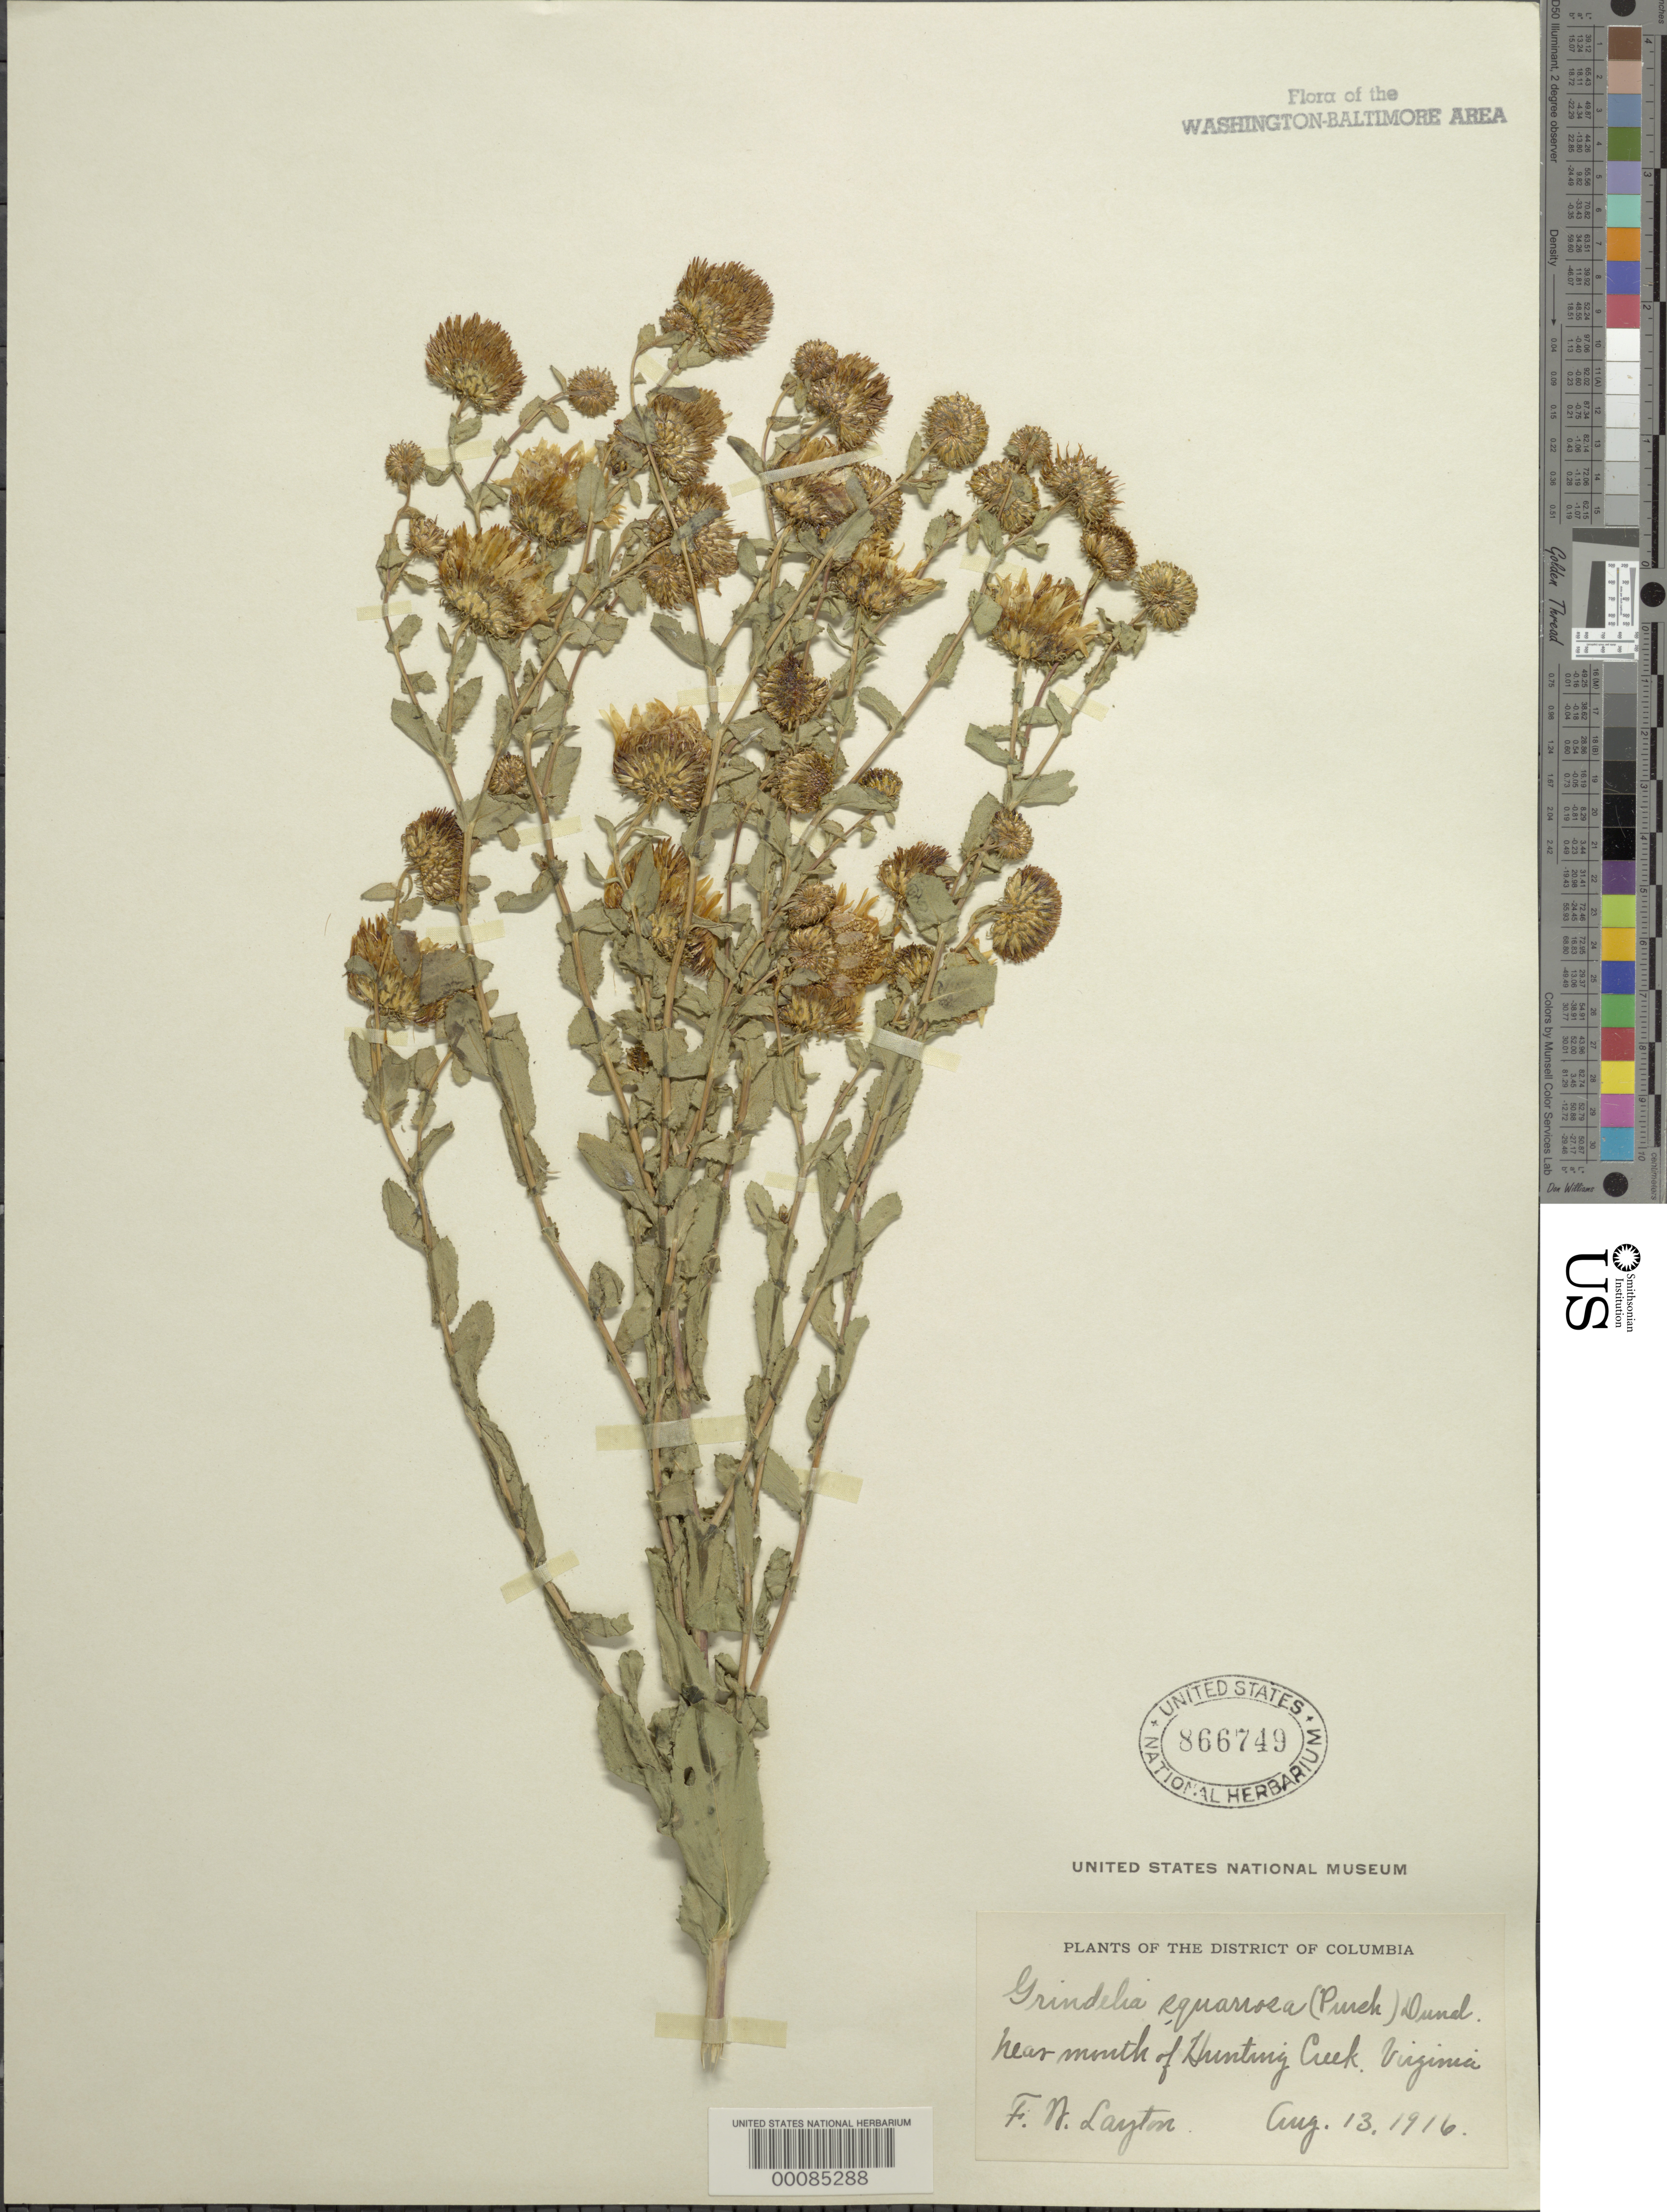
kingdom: Plantae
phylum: Tracheophyta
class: Magnoliopsida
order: Asterales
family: Asteraceae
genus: Grindelia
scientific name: Grindelia squarrosa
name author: (Pursh) Dunal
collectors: F. Layton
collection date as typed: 13 Aug 1916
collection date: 1916-08-13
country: United States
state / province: Virginia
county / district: Fairfax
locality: Near mouth of Hunting Creek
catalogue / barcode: US 866749